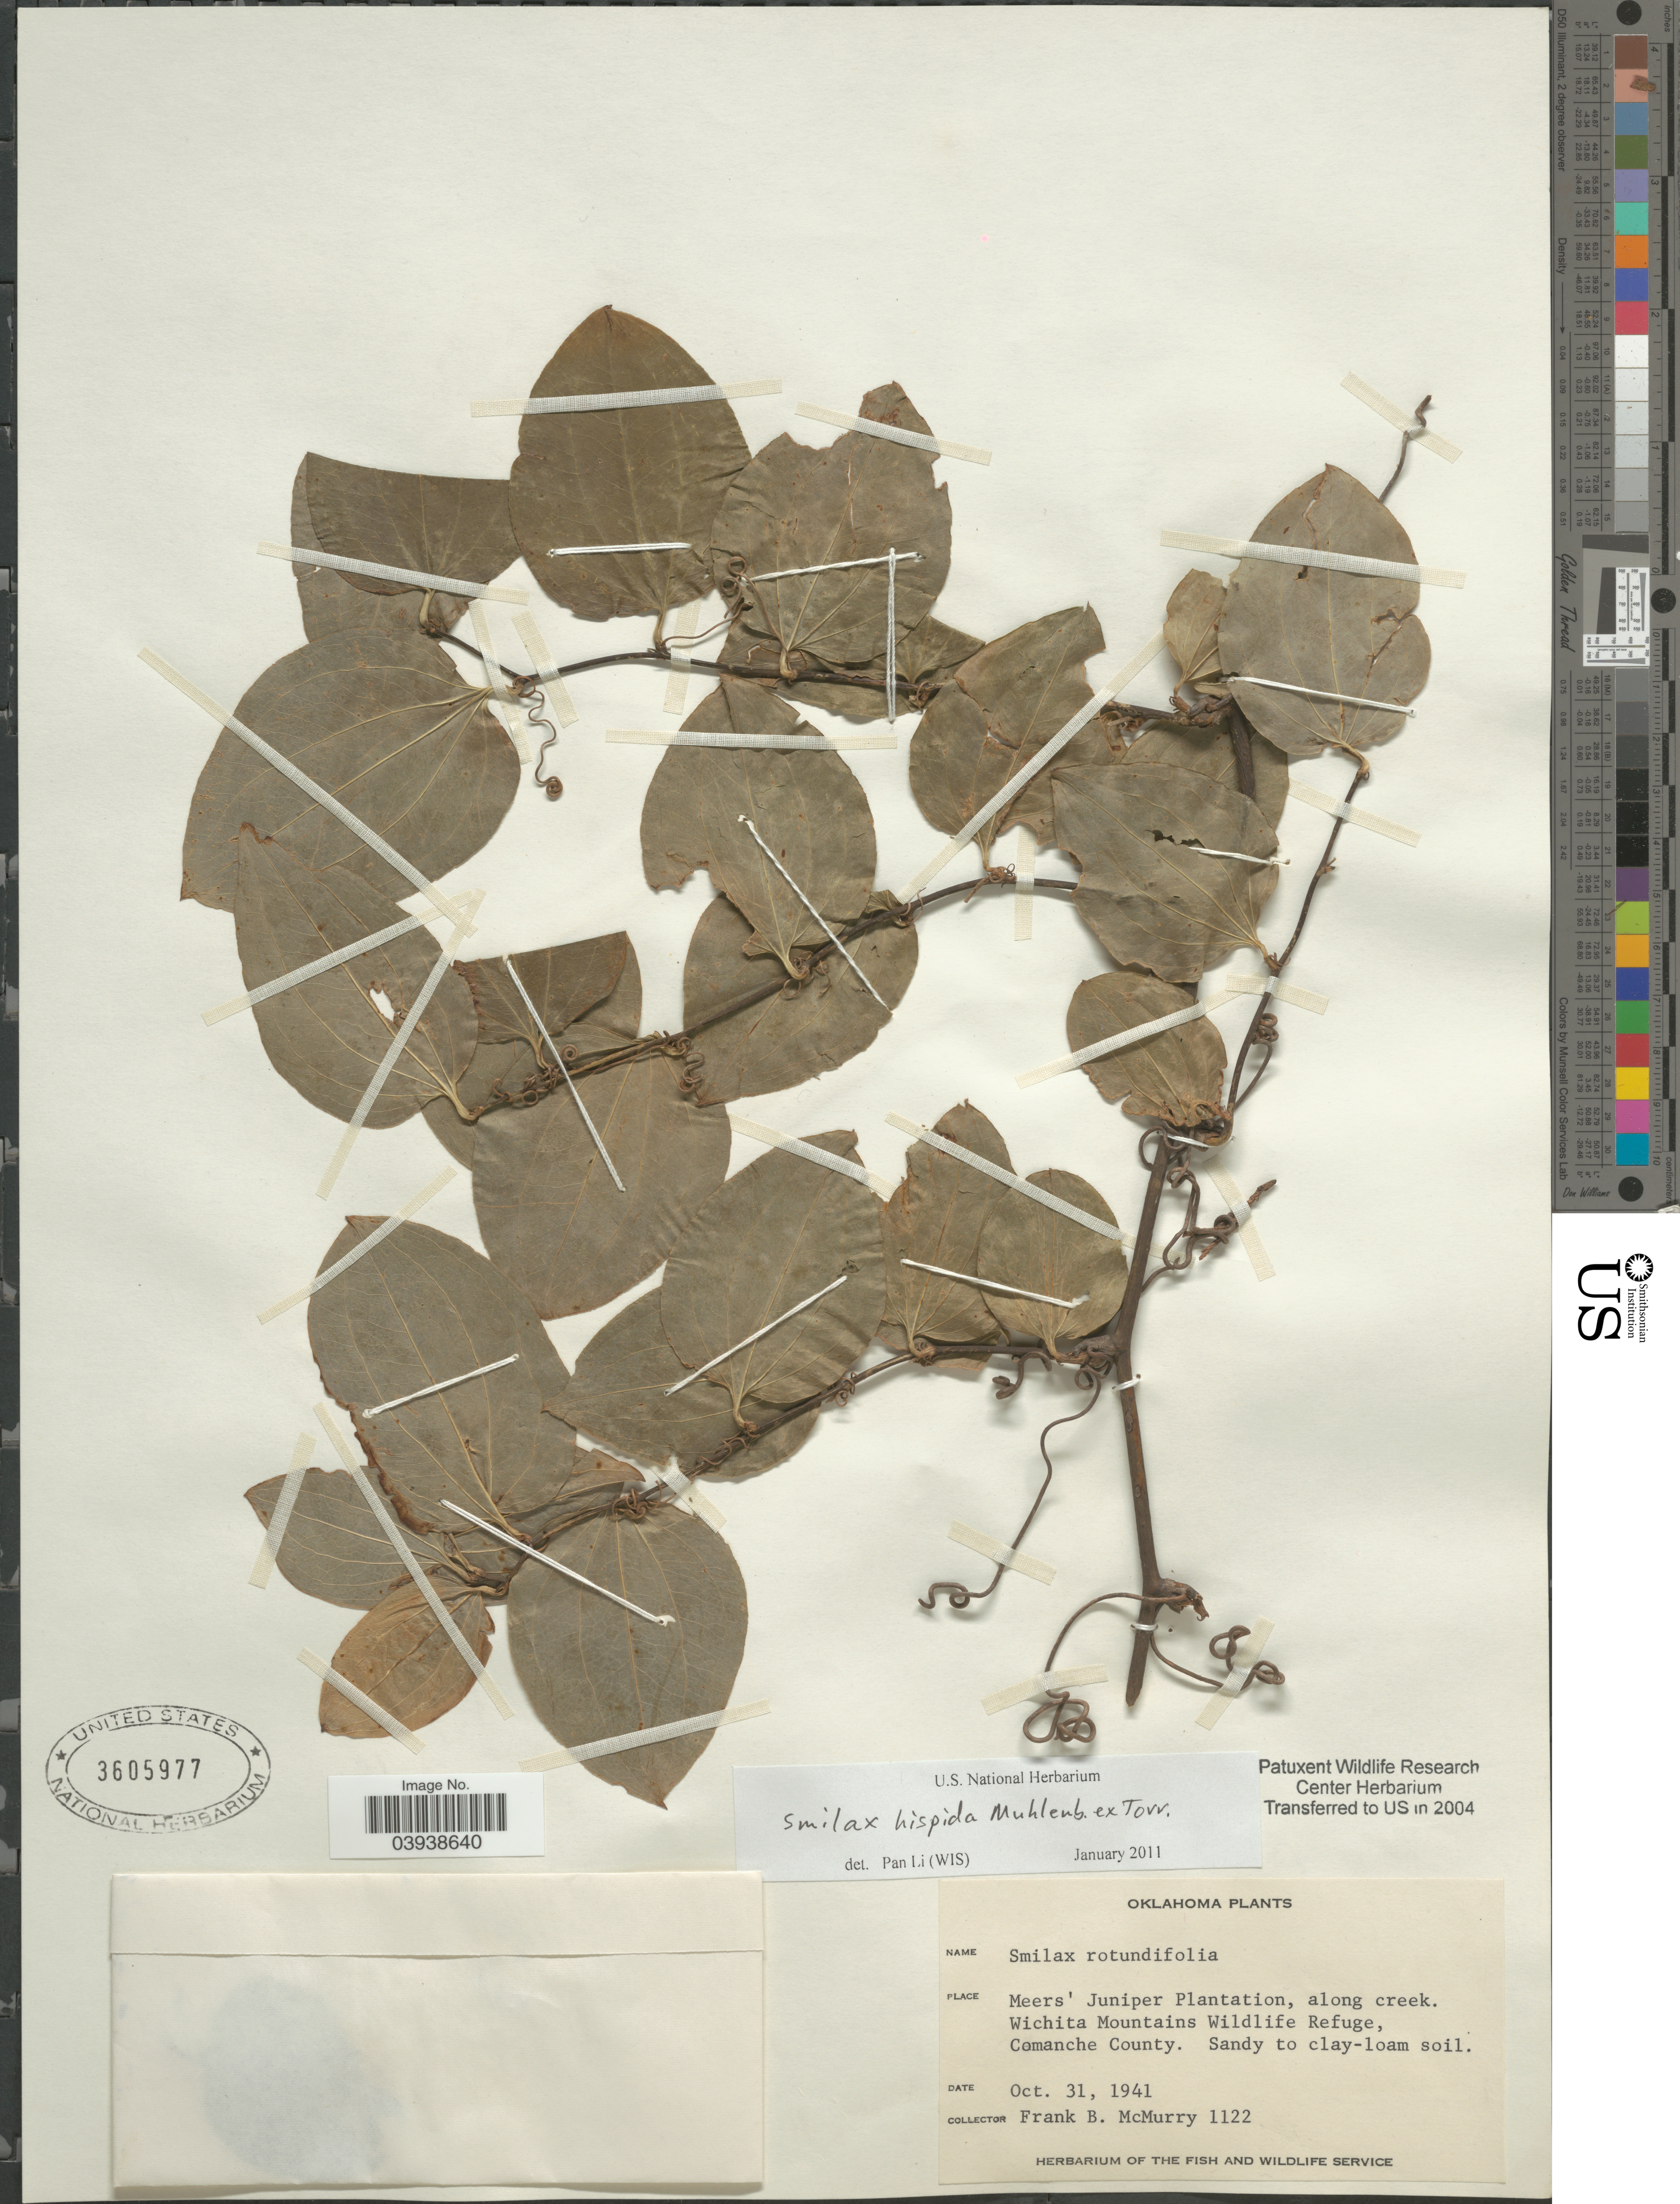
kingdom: Plantae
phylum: Tracheophyta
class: Liliopsida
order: Liliales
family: Smilacaceae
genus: Smilax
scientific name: Smilax hispida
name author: Raf.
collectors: F. B. McMurry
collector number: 1122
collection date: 1941-10-31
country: United States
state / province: Oklahoma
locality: Meers' Juniper Plantation, along creek. Wichita Mountains Wildlife Refuge, Comanche County.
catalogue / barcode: US 3605977